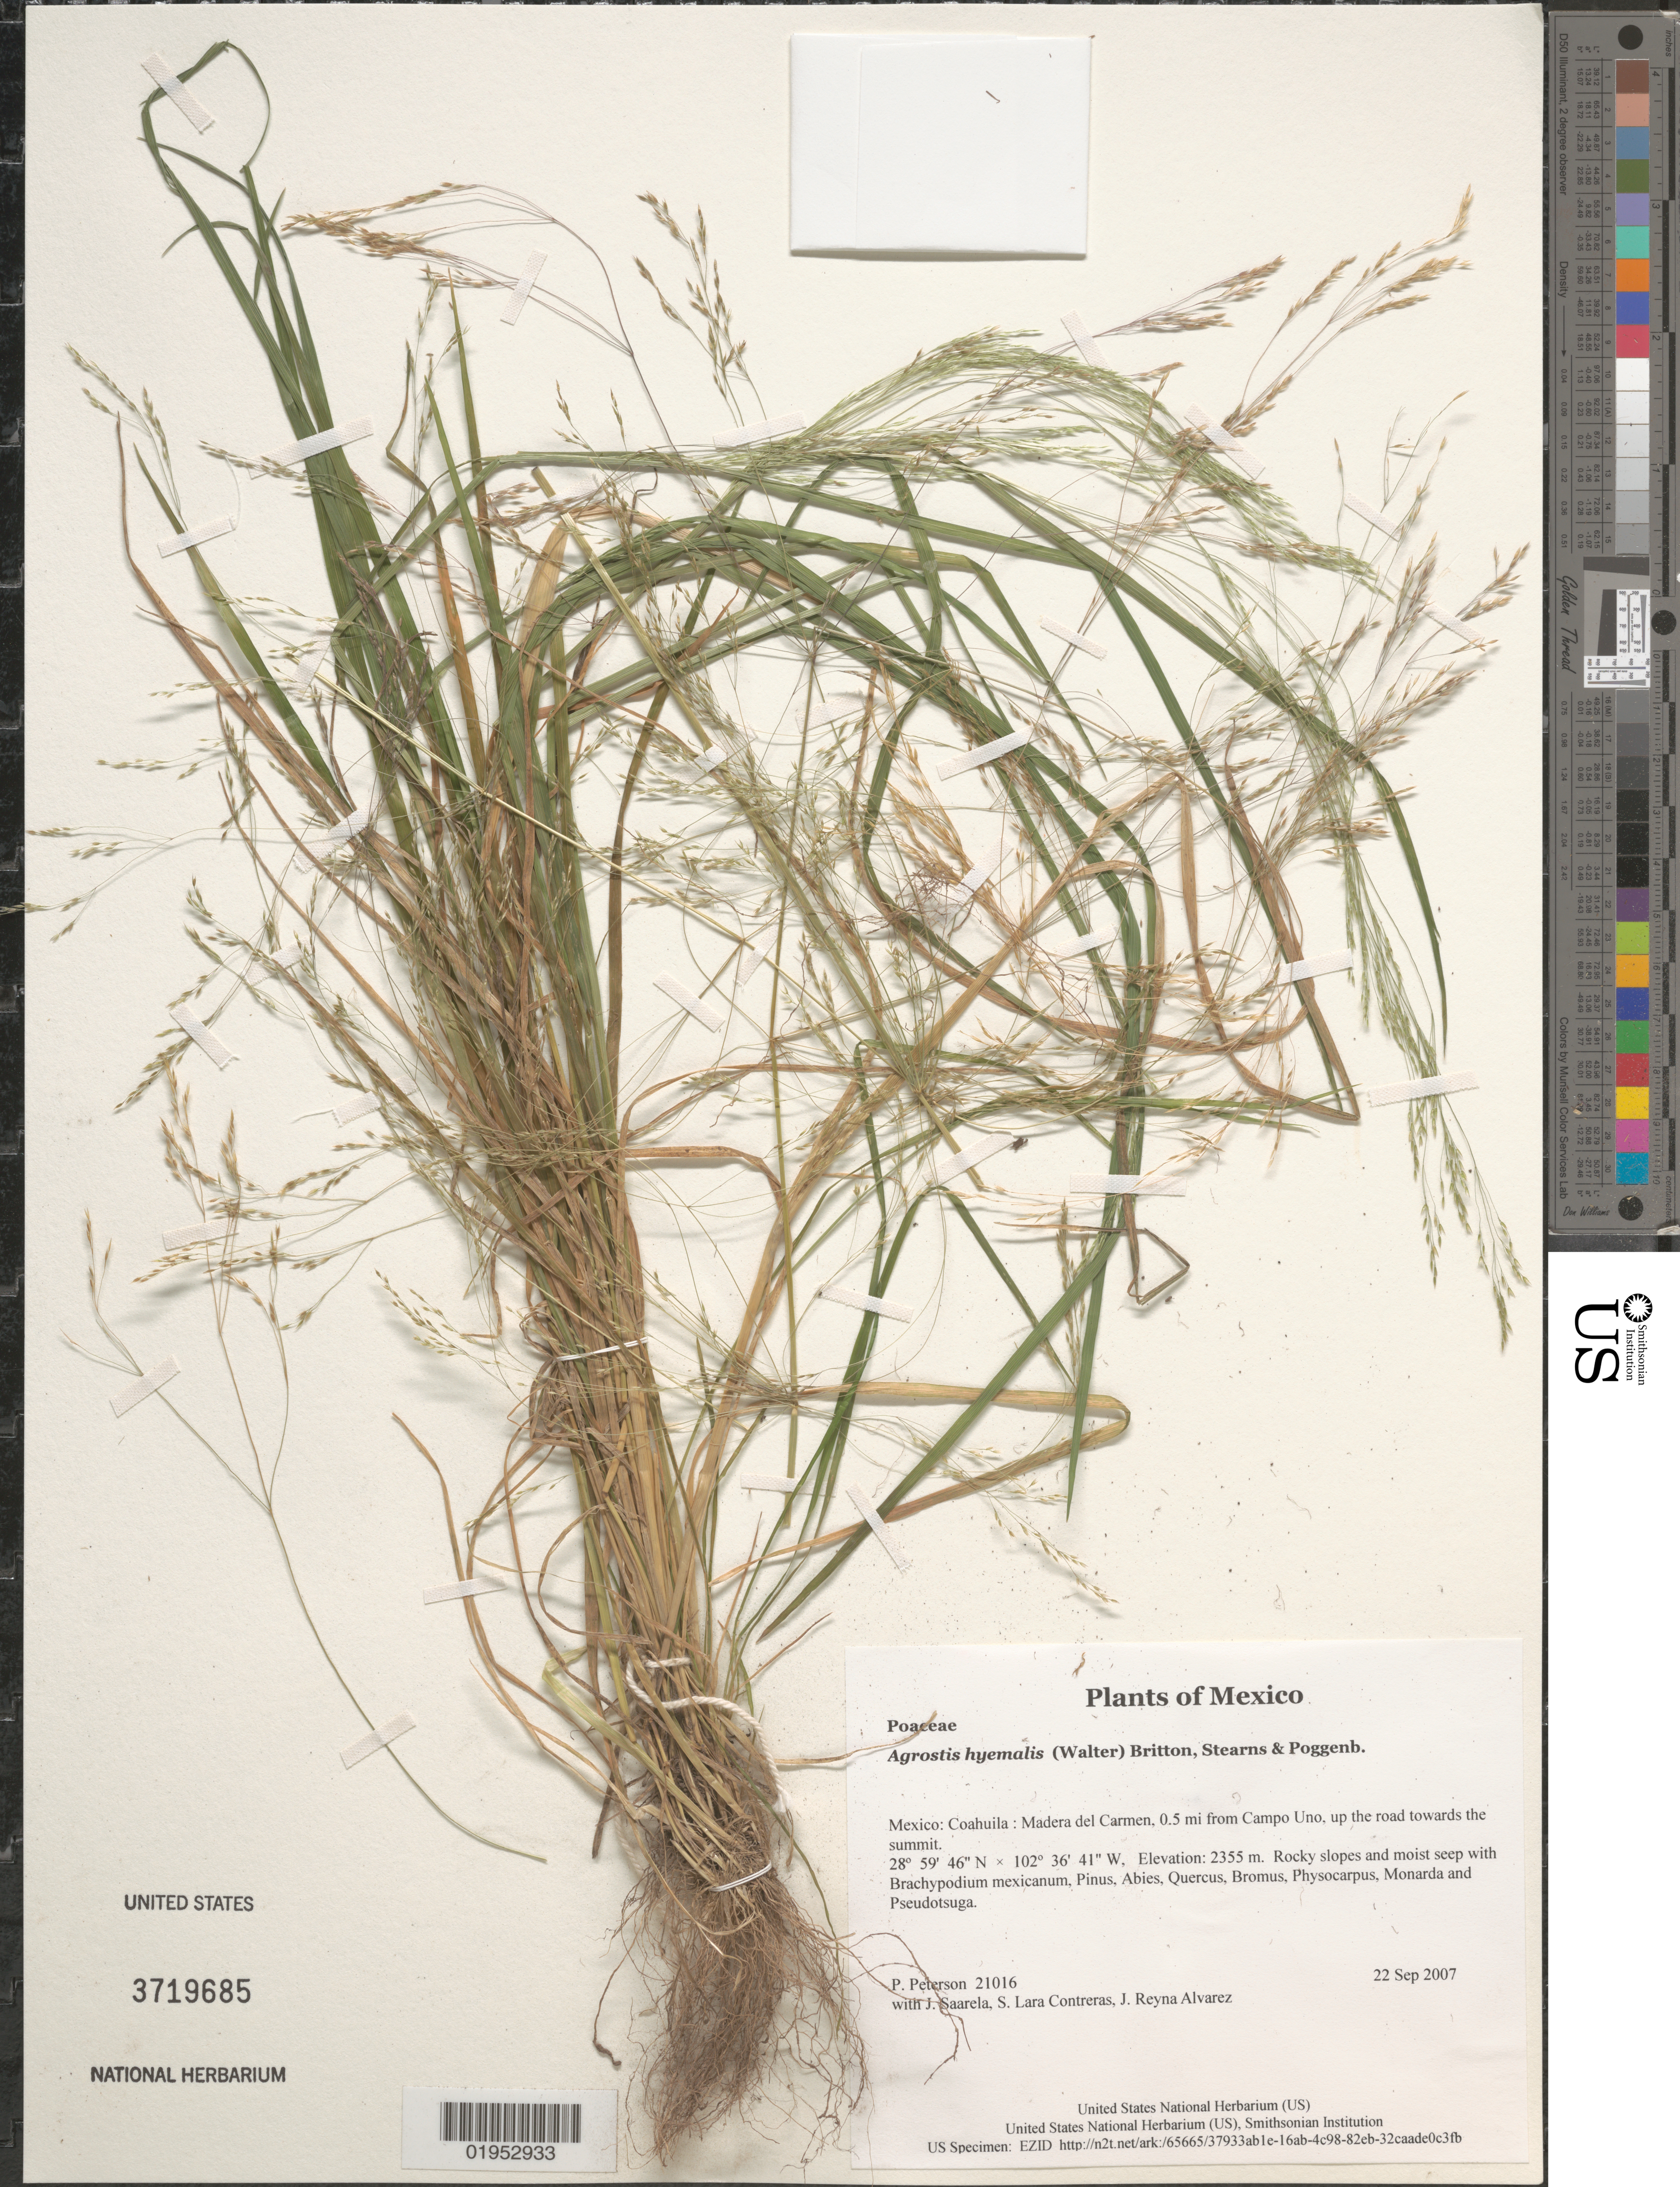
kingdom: Plantae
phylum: Tracheophyta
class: Liliopsida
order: Poales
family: Poaceae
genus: Agrostis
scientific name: Agrostis hyemalis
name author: (Walter) Britton et al.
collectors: P. M. Peterson, J. Saarela, S. Lara Contreras & J. Reyna Alvarez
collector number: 21016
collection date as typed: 22 Sep 2007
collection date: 2007-09-22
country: Mexico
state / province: Coahuila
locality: Madera del Carmen, 0.5 mi from Campo Uno, up the road towards the summit.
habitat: Rocky slopes and moist seep with Brachypodium mexicanum, Pinus, Abies, Quercus, Bromus, Physocarpus, Monarda and Pseudotsuga.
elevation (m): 2355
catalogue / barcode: US 3719685